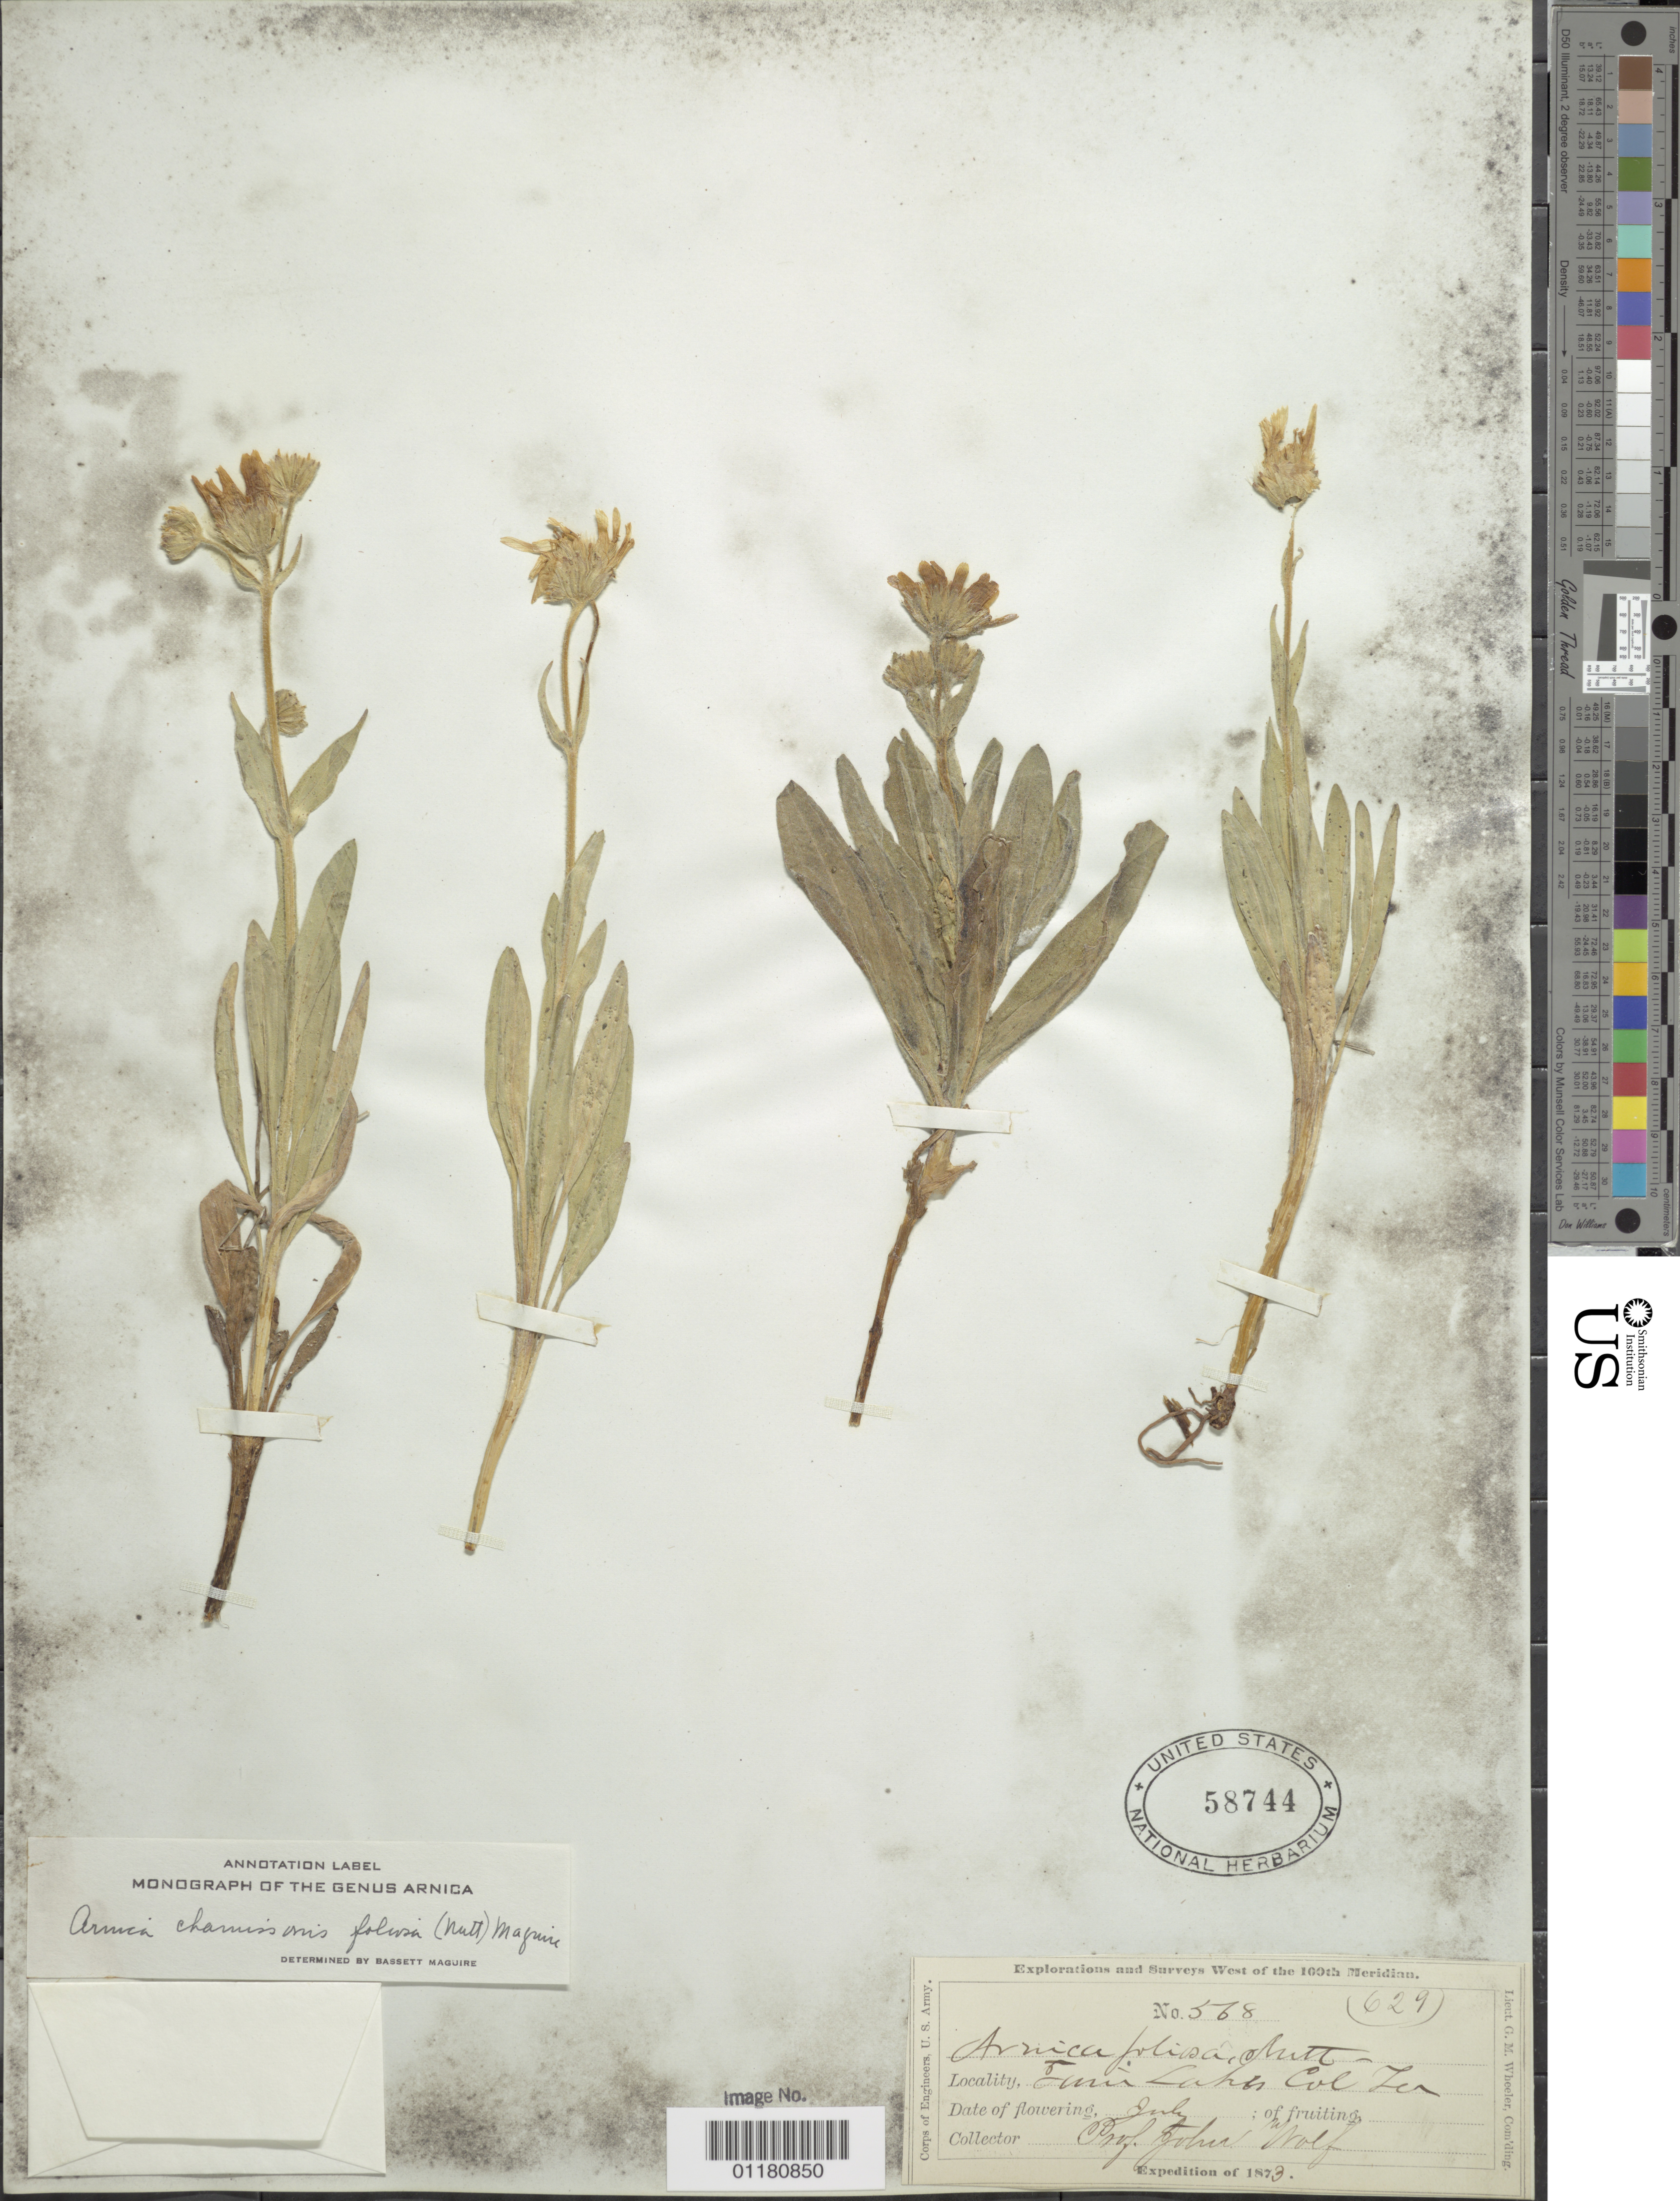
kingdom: Plantae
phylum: Tracheophyta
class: Magnoliopsida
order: Asterales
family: Asteraceae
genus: Arnica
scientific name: Arnica chamissonis subsp. foliosa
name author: (Nutt.) Maguire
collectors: J. Wolf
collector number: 568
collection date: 1873-07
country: United States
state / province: Colorado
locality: Twin Lakes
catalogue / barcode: US 58744